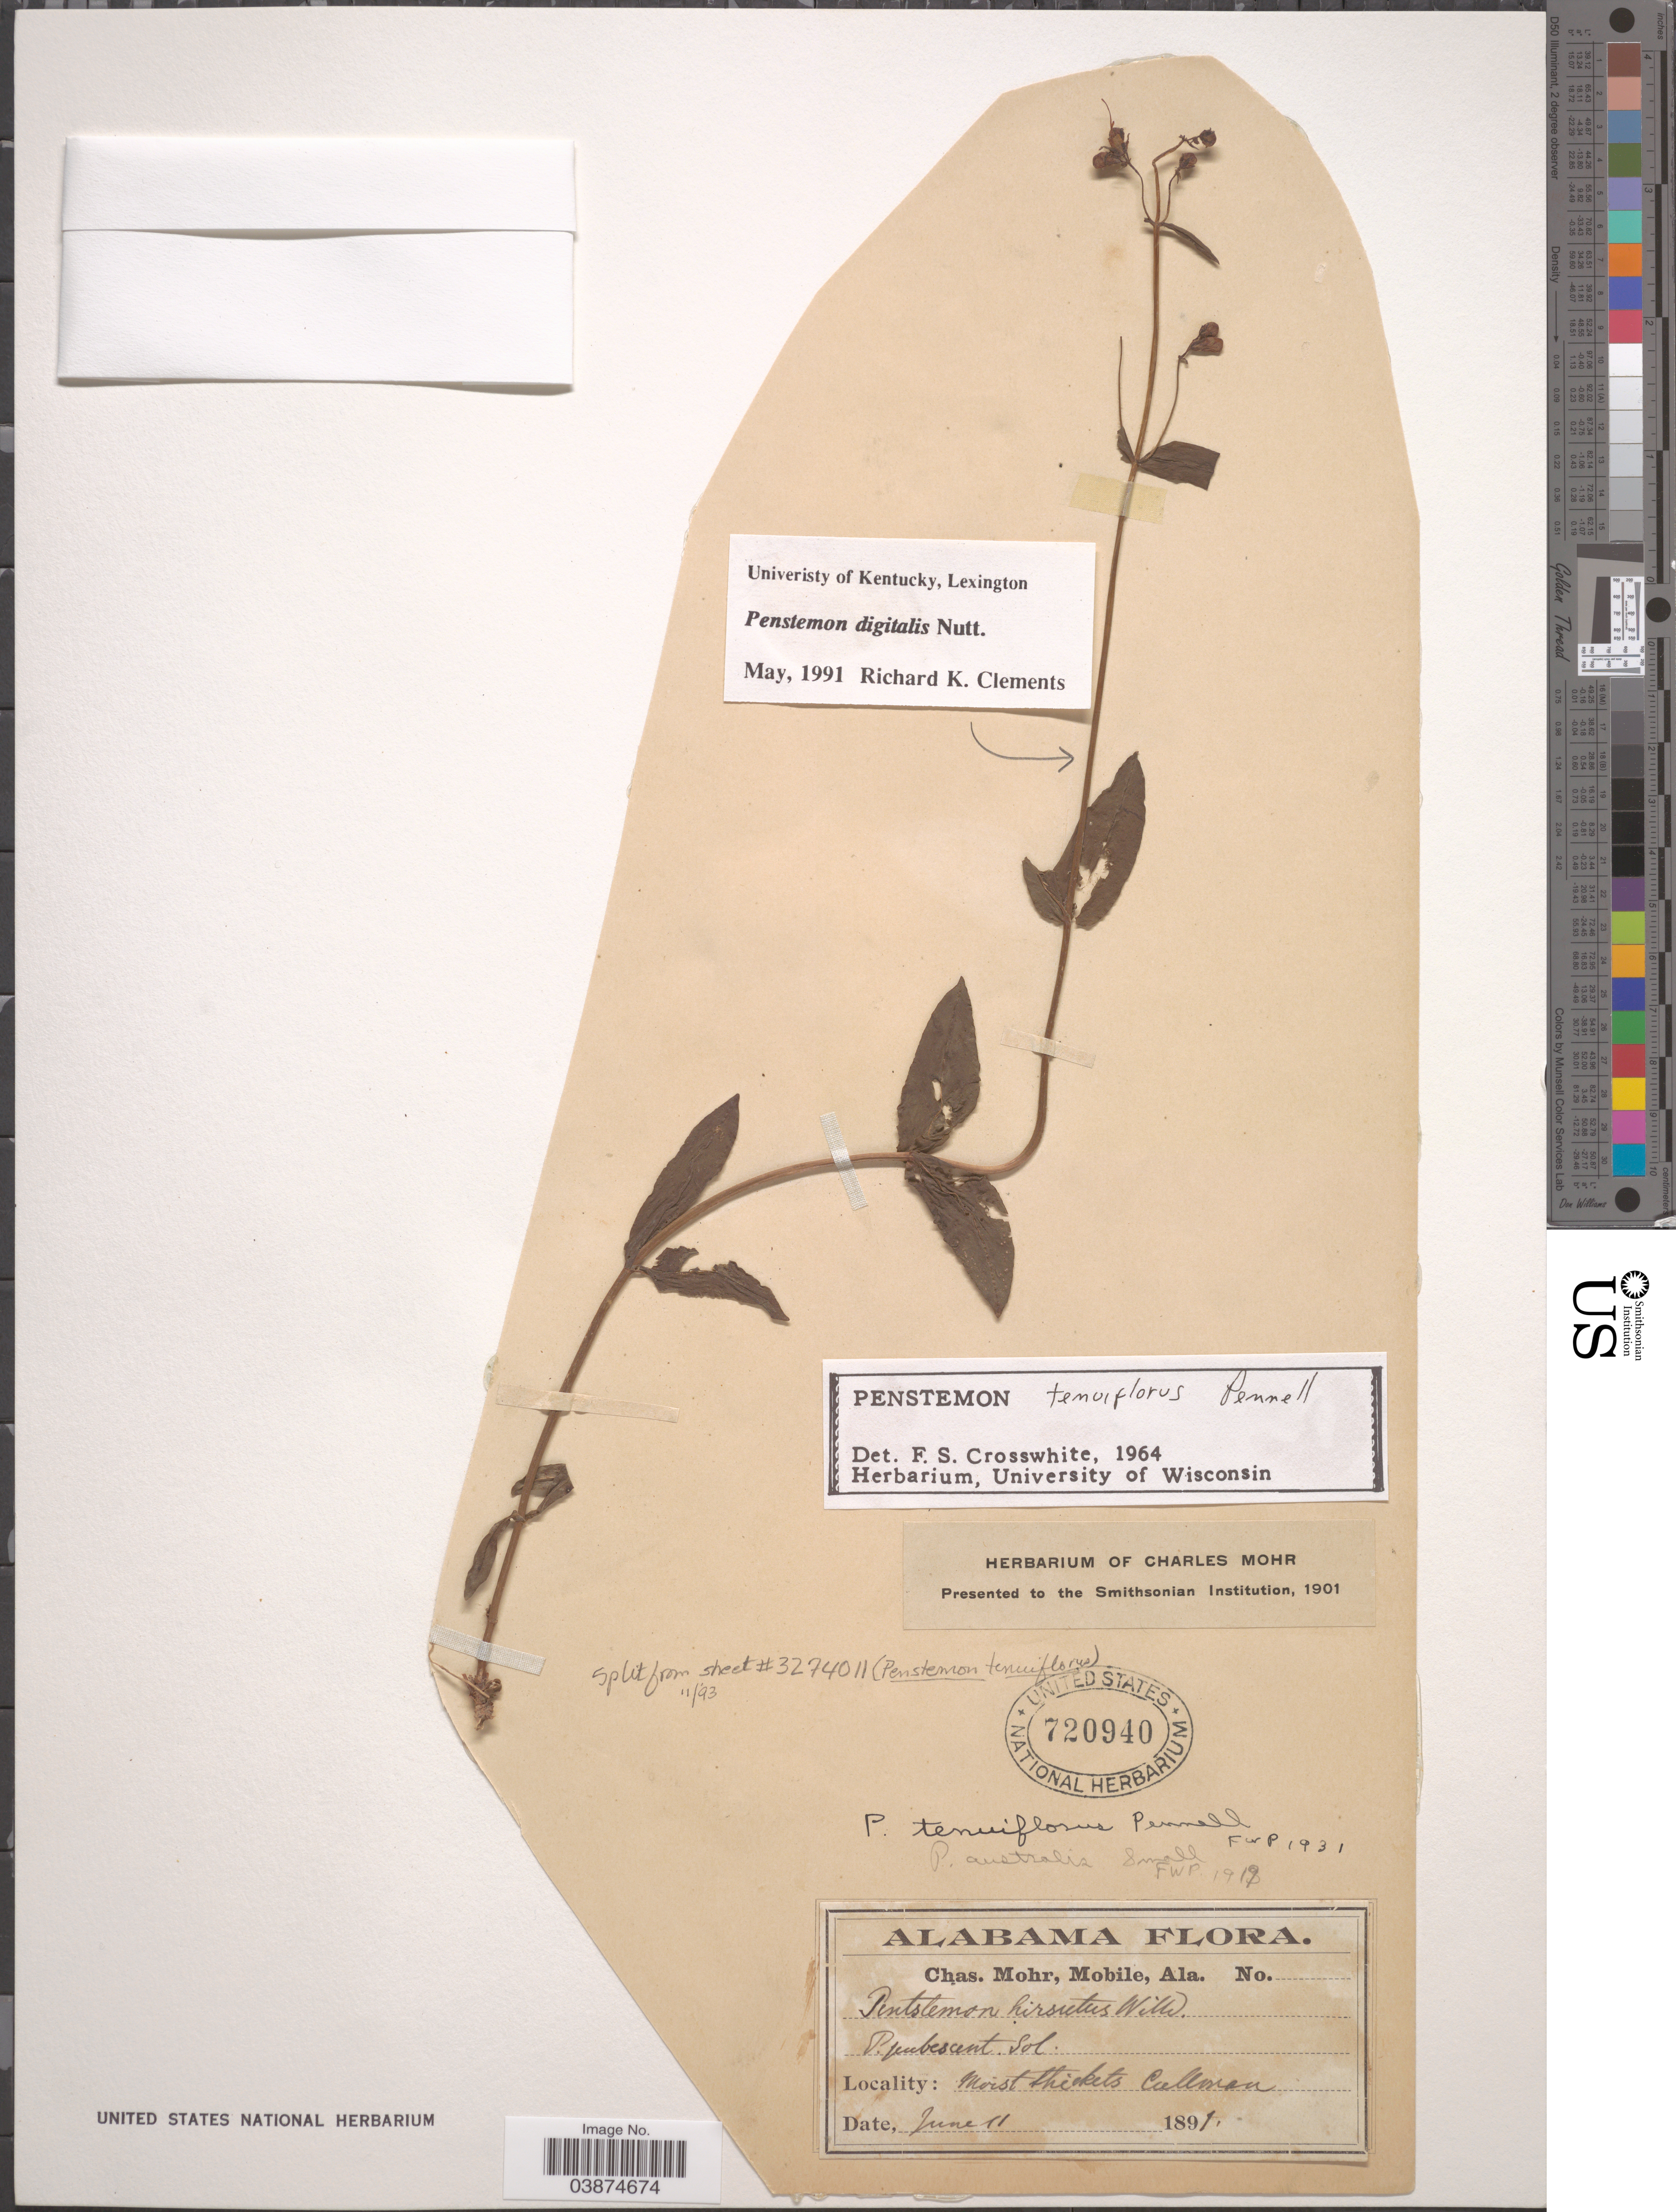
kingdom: Plantae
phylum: Tracheophyta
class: Magnoliopsida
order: Lamiales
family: Plantaginaceae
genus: Penstemon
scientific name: Penstemon digitalis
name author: Nutt. ex Sims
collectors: Mohr, C. T. (herbarium)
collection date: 1891-06-11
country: United States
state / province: Alabama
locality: Moist thickets Pullman.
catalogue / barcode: US 720940